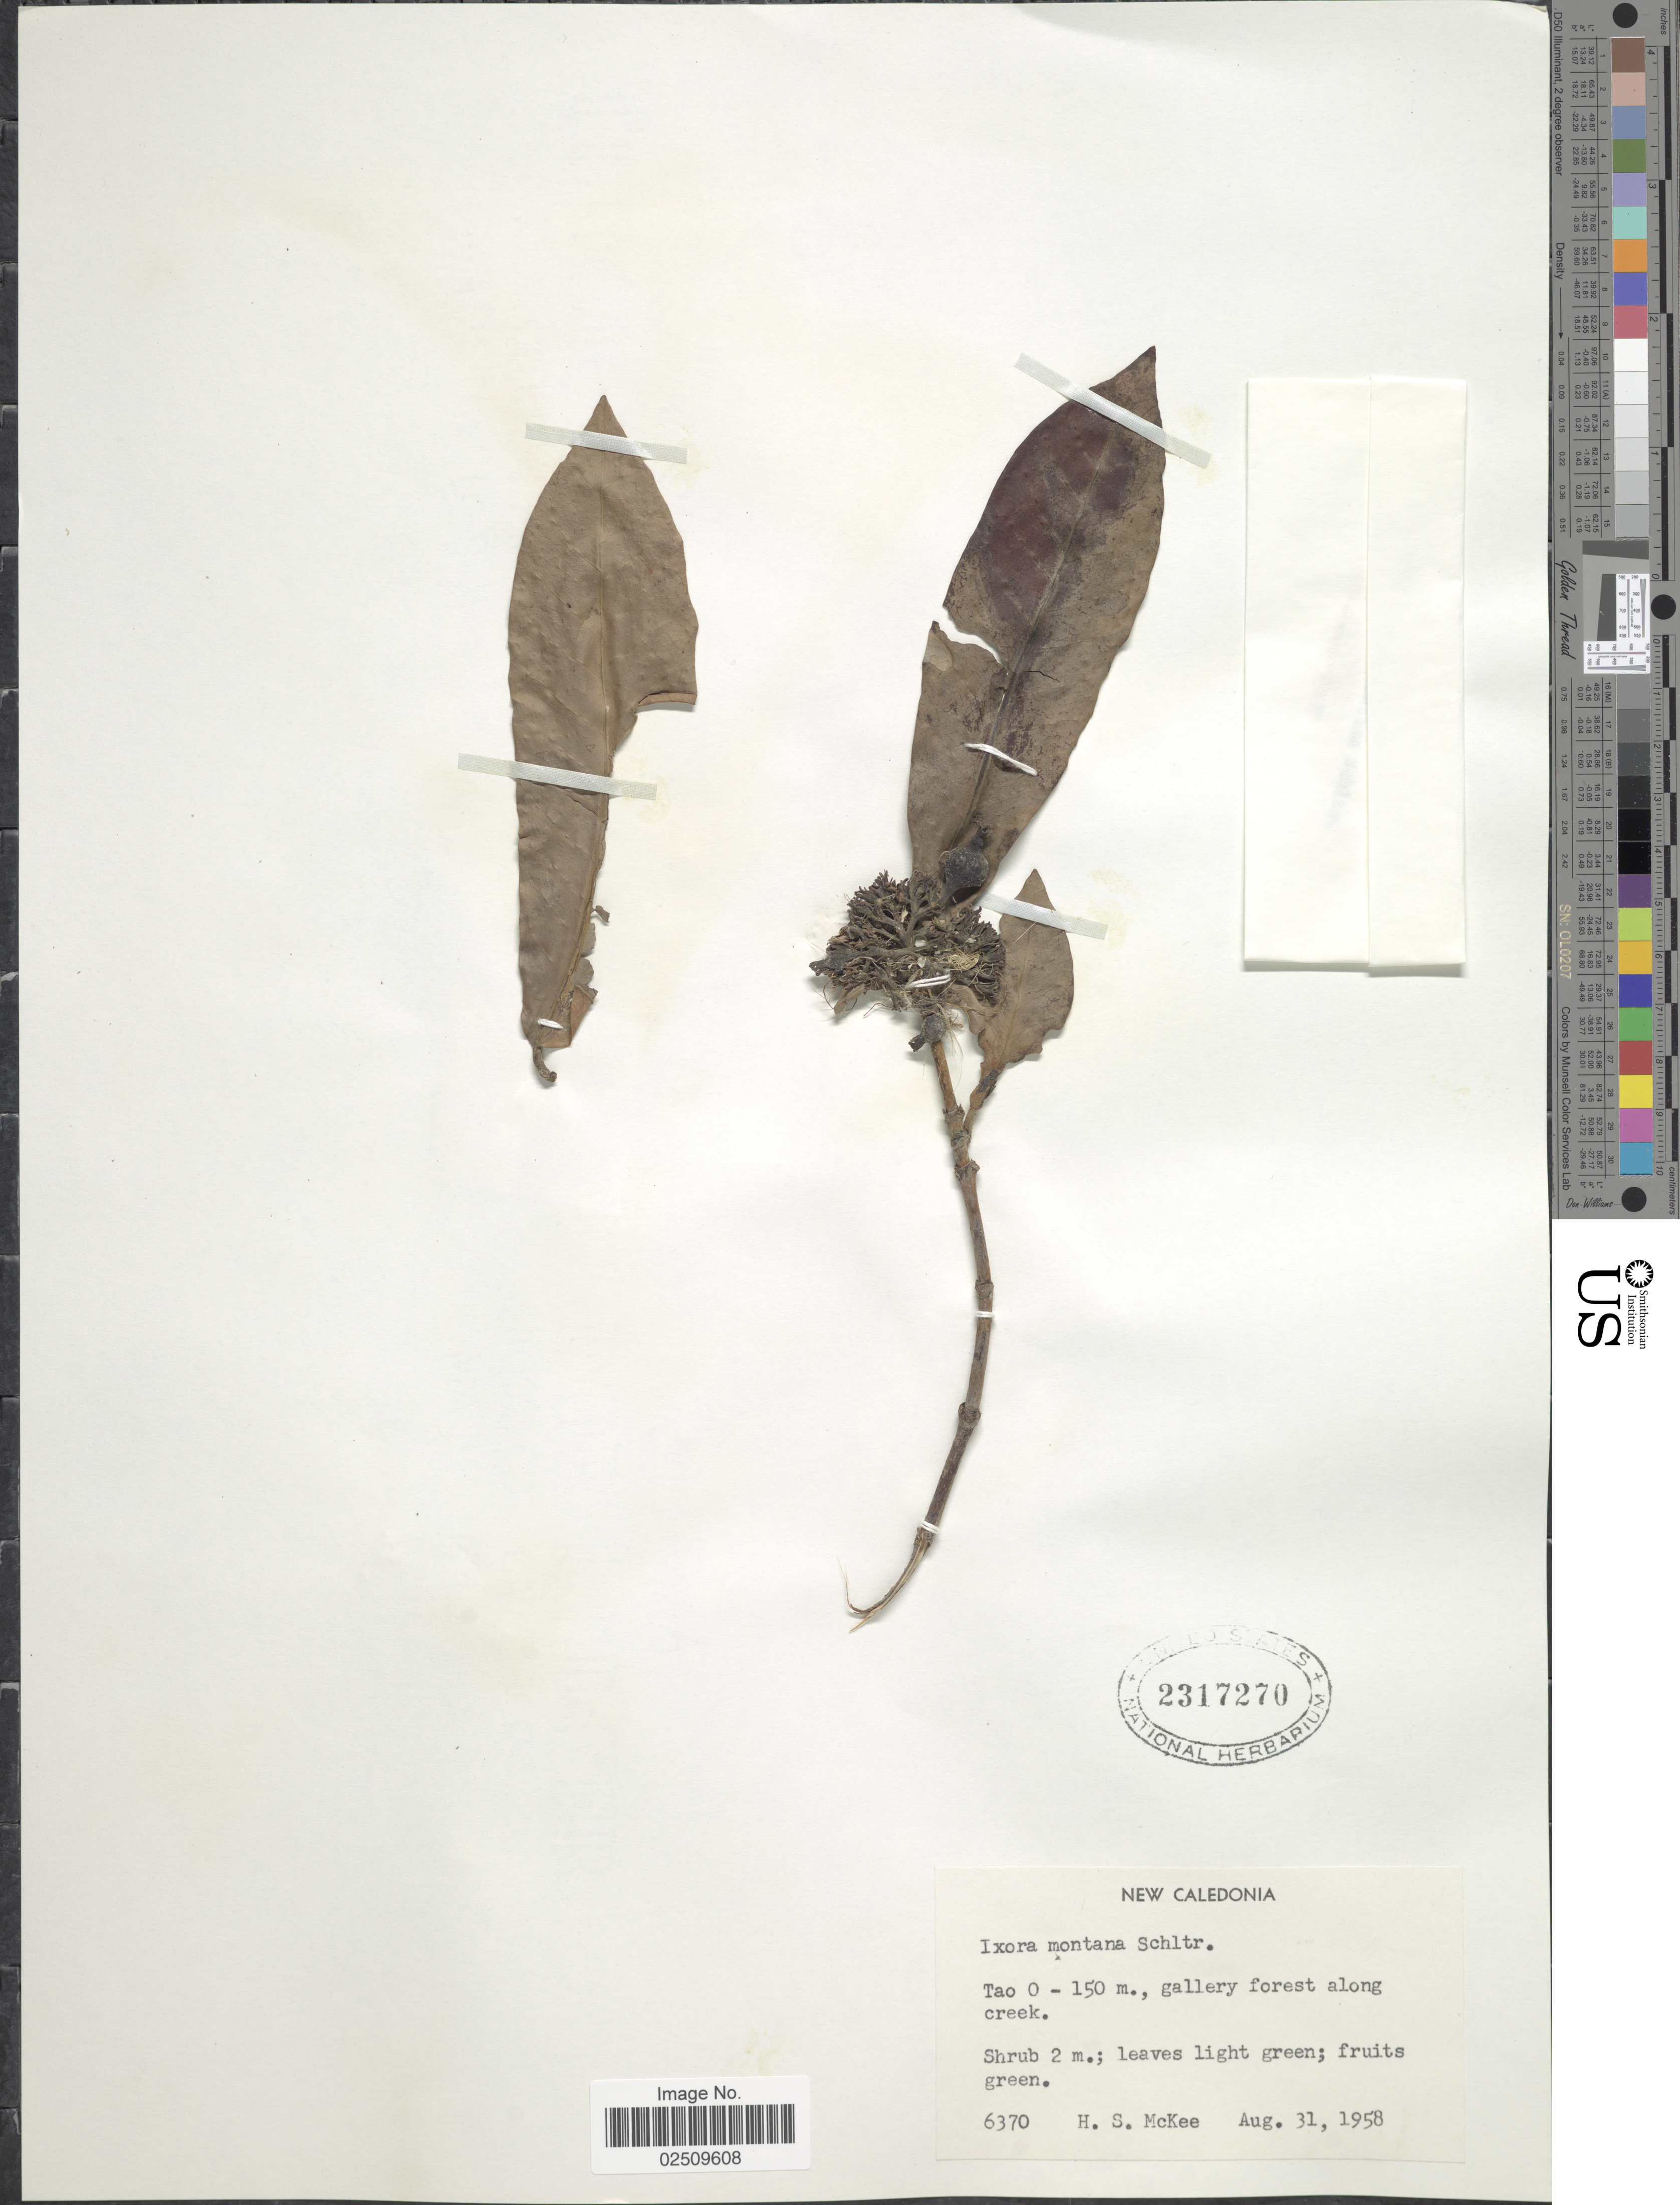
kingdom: Plantae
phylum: Tracheophyta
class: Magnoliopsida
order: Gentianales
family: Rubiaceae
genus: Ixora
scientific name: Ixora montana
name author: Lour.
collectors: H. S. McKee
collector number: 6370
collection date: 1958-08-31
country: New Caledonia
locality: Tao 0-150 m., galeria forest along creek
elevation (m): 0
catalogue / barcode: US 2317270